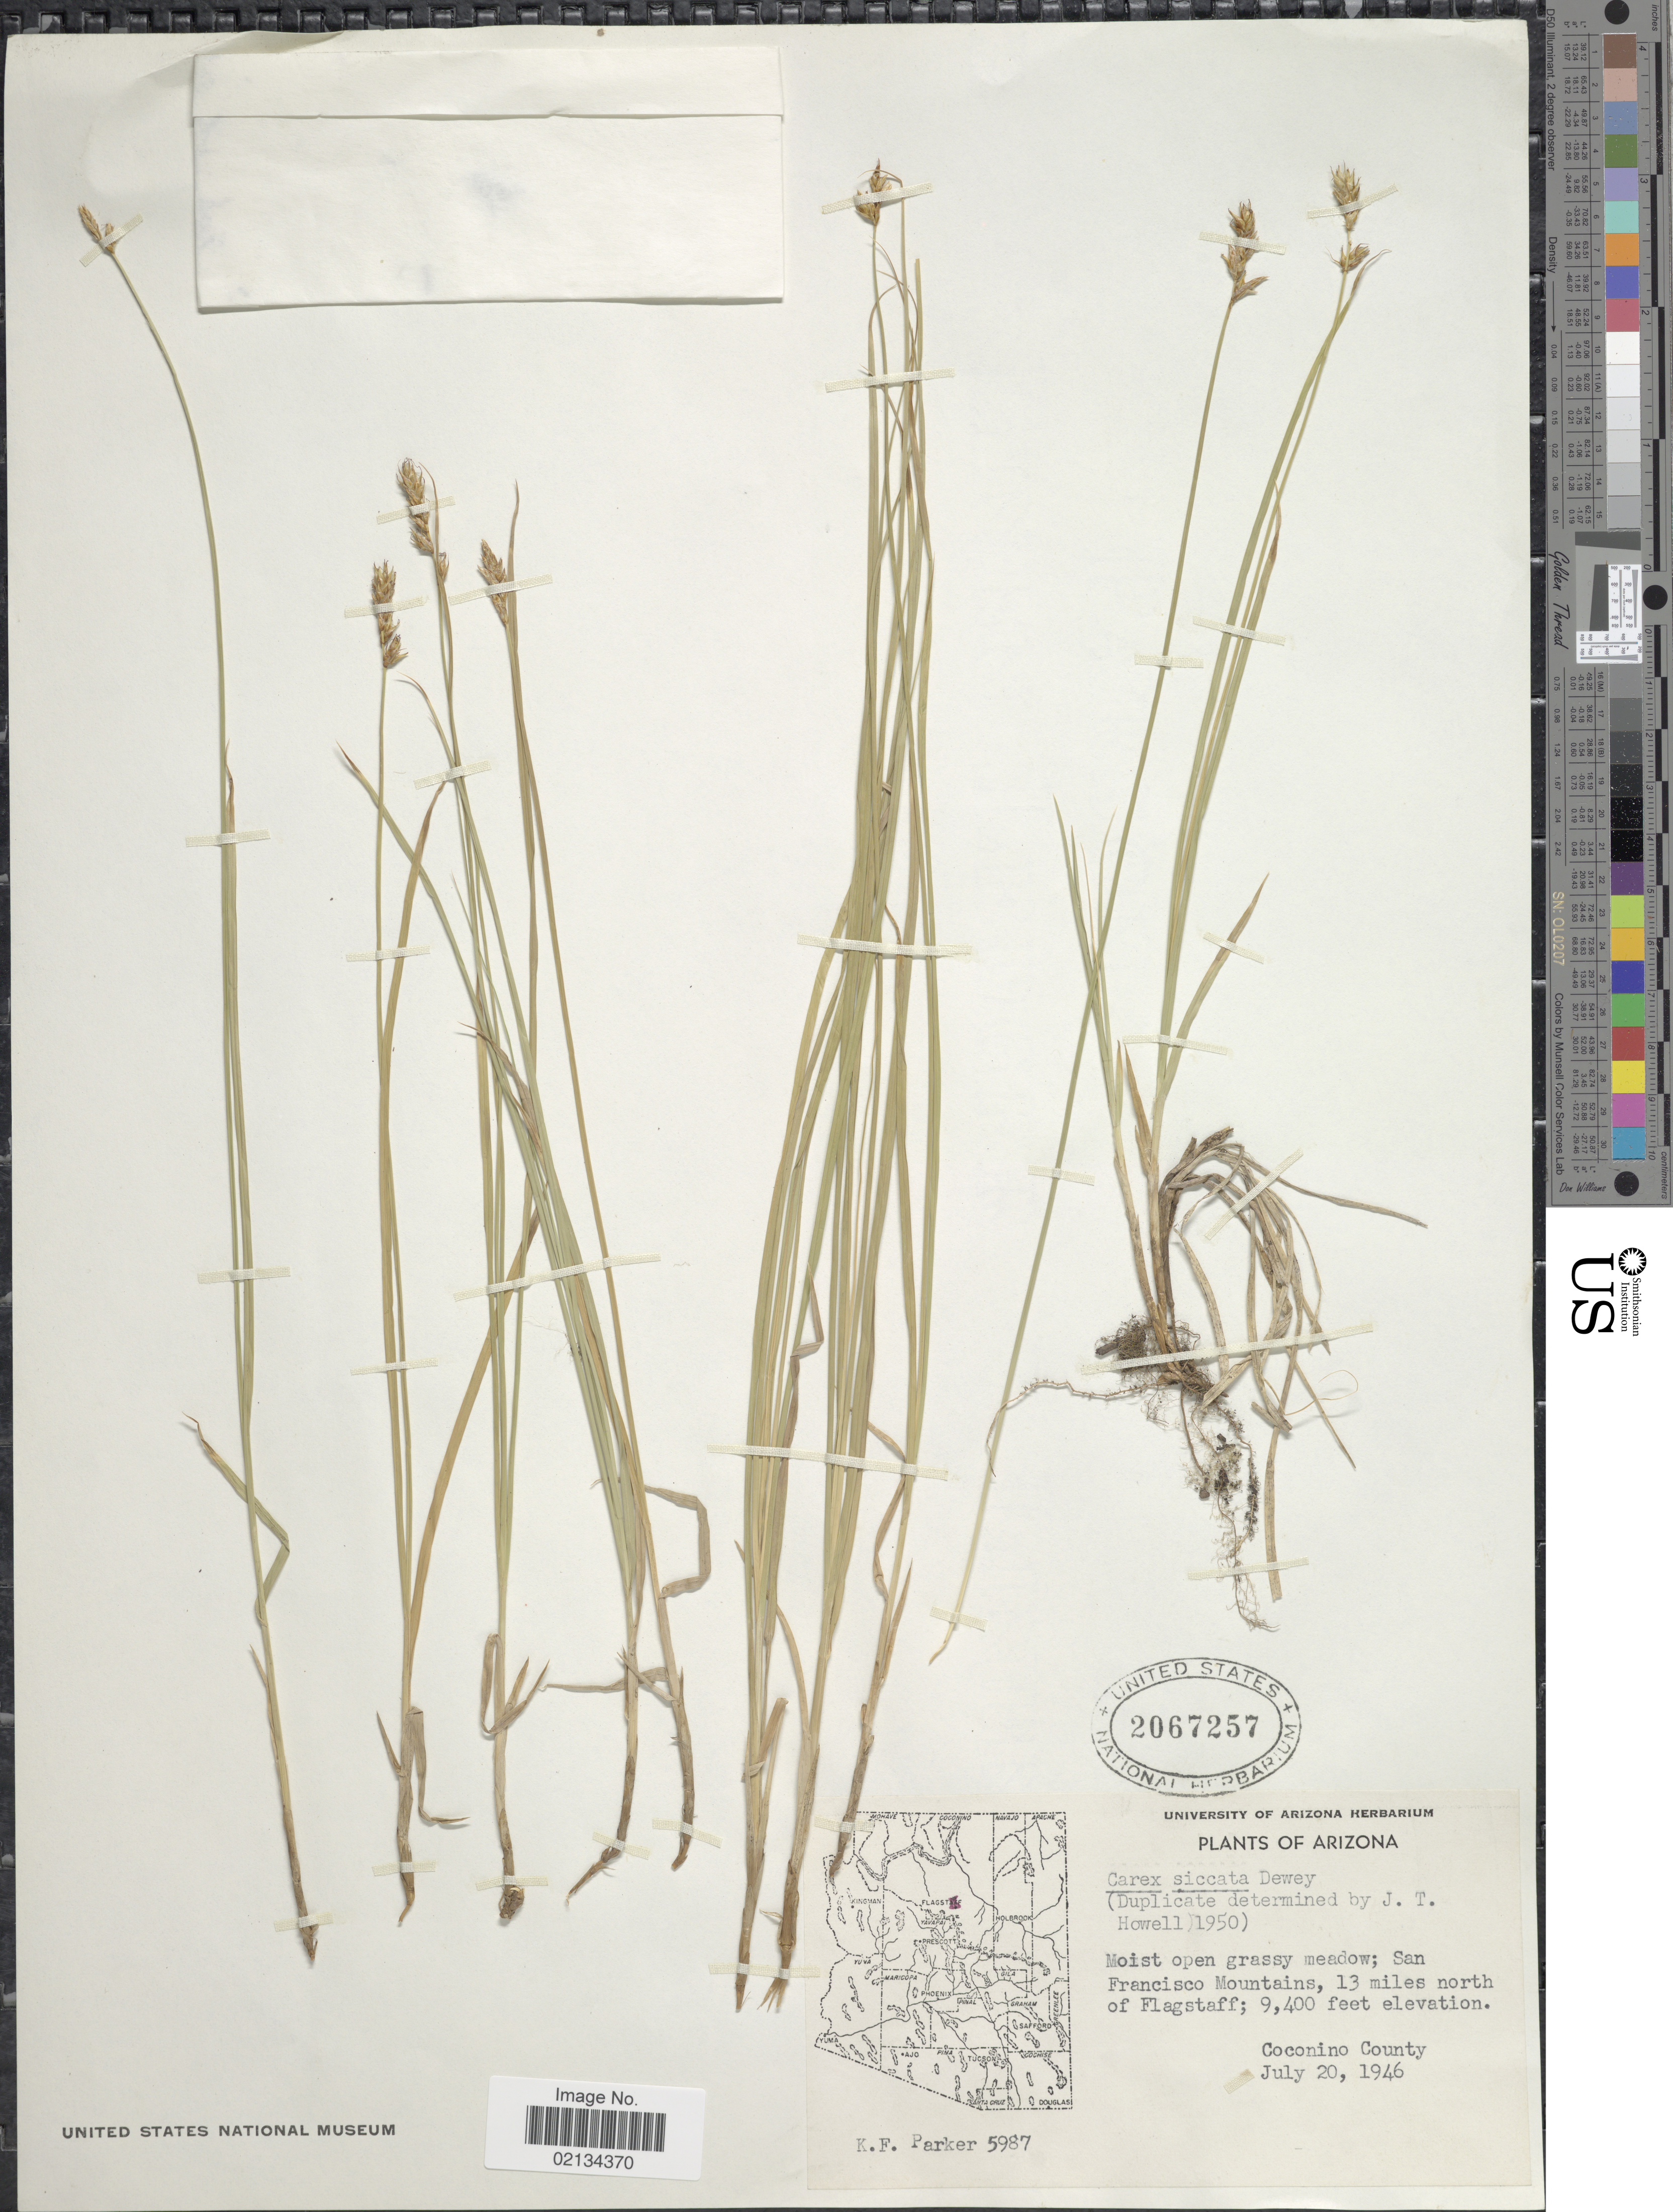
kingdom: Plantae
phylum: Tracheophyta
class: Liliopsida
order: Poales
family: Cyperaceae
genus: Carex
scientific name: Carex siccata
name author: Dewey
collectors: K. F. Parker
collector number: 5987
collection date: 1946-07-20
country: United States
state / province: Arizona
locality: Moist open grassy meadow; San Francisco Mountains, 13 miles north of Flagstaff, Coconino County.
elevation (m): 2865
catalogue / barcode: US 2067257